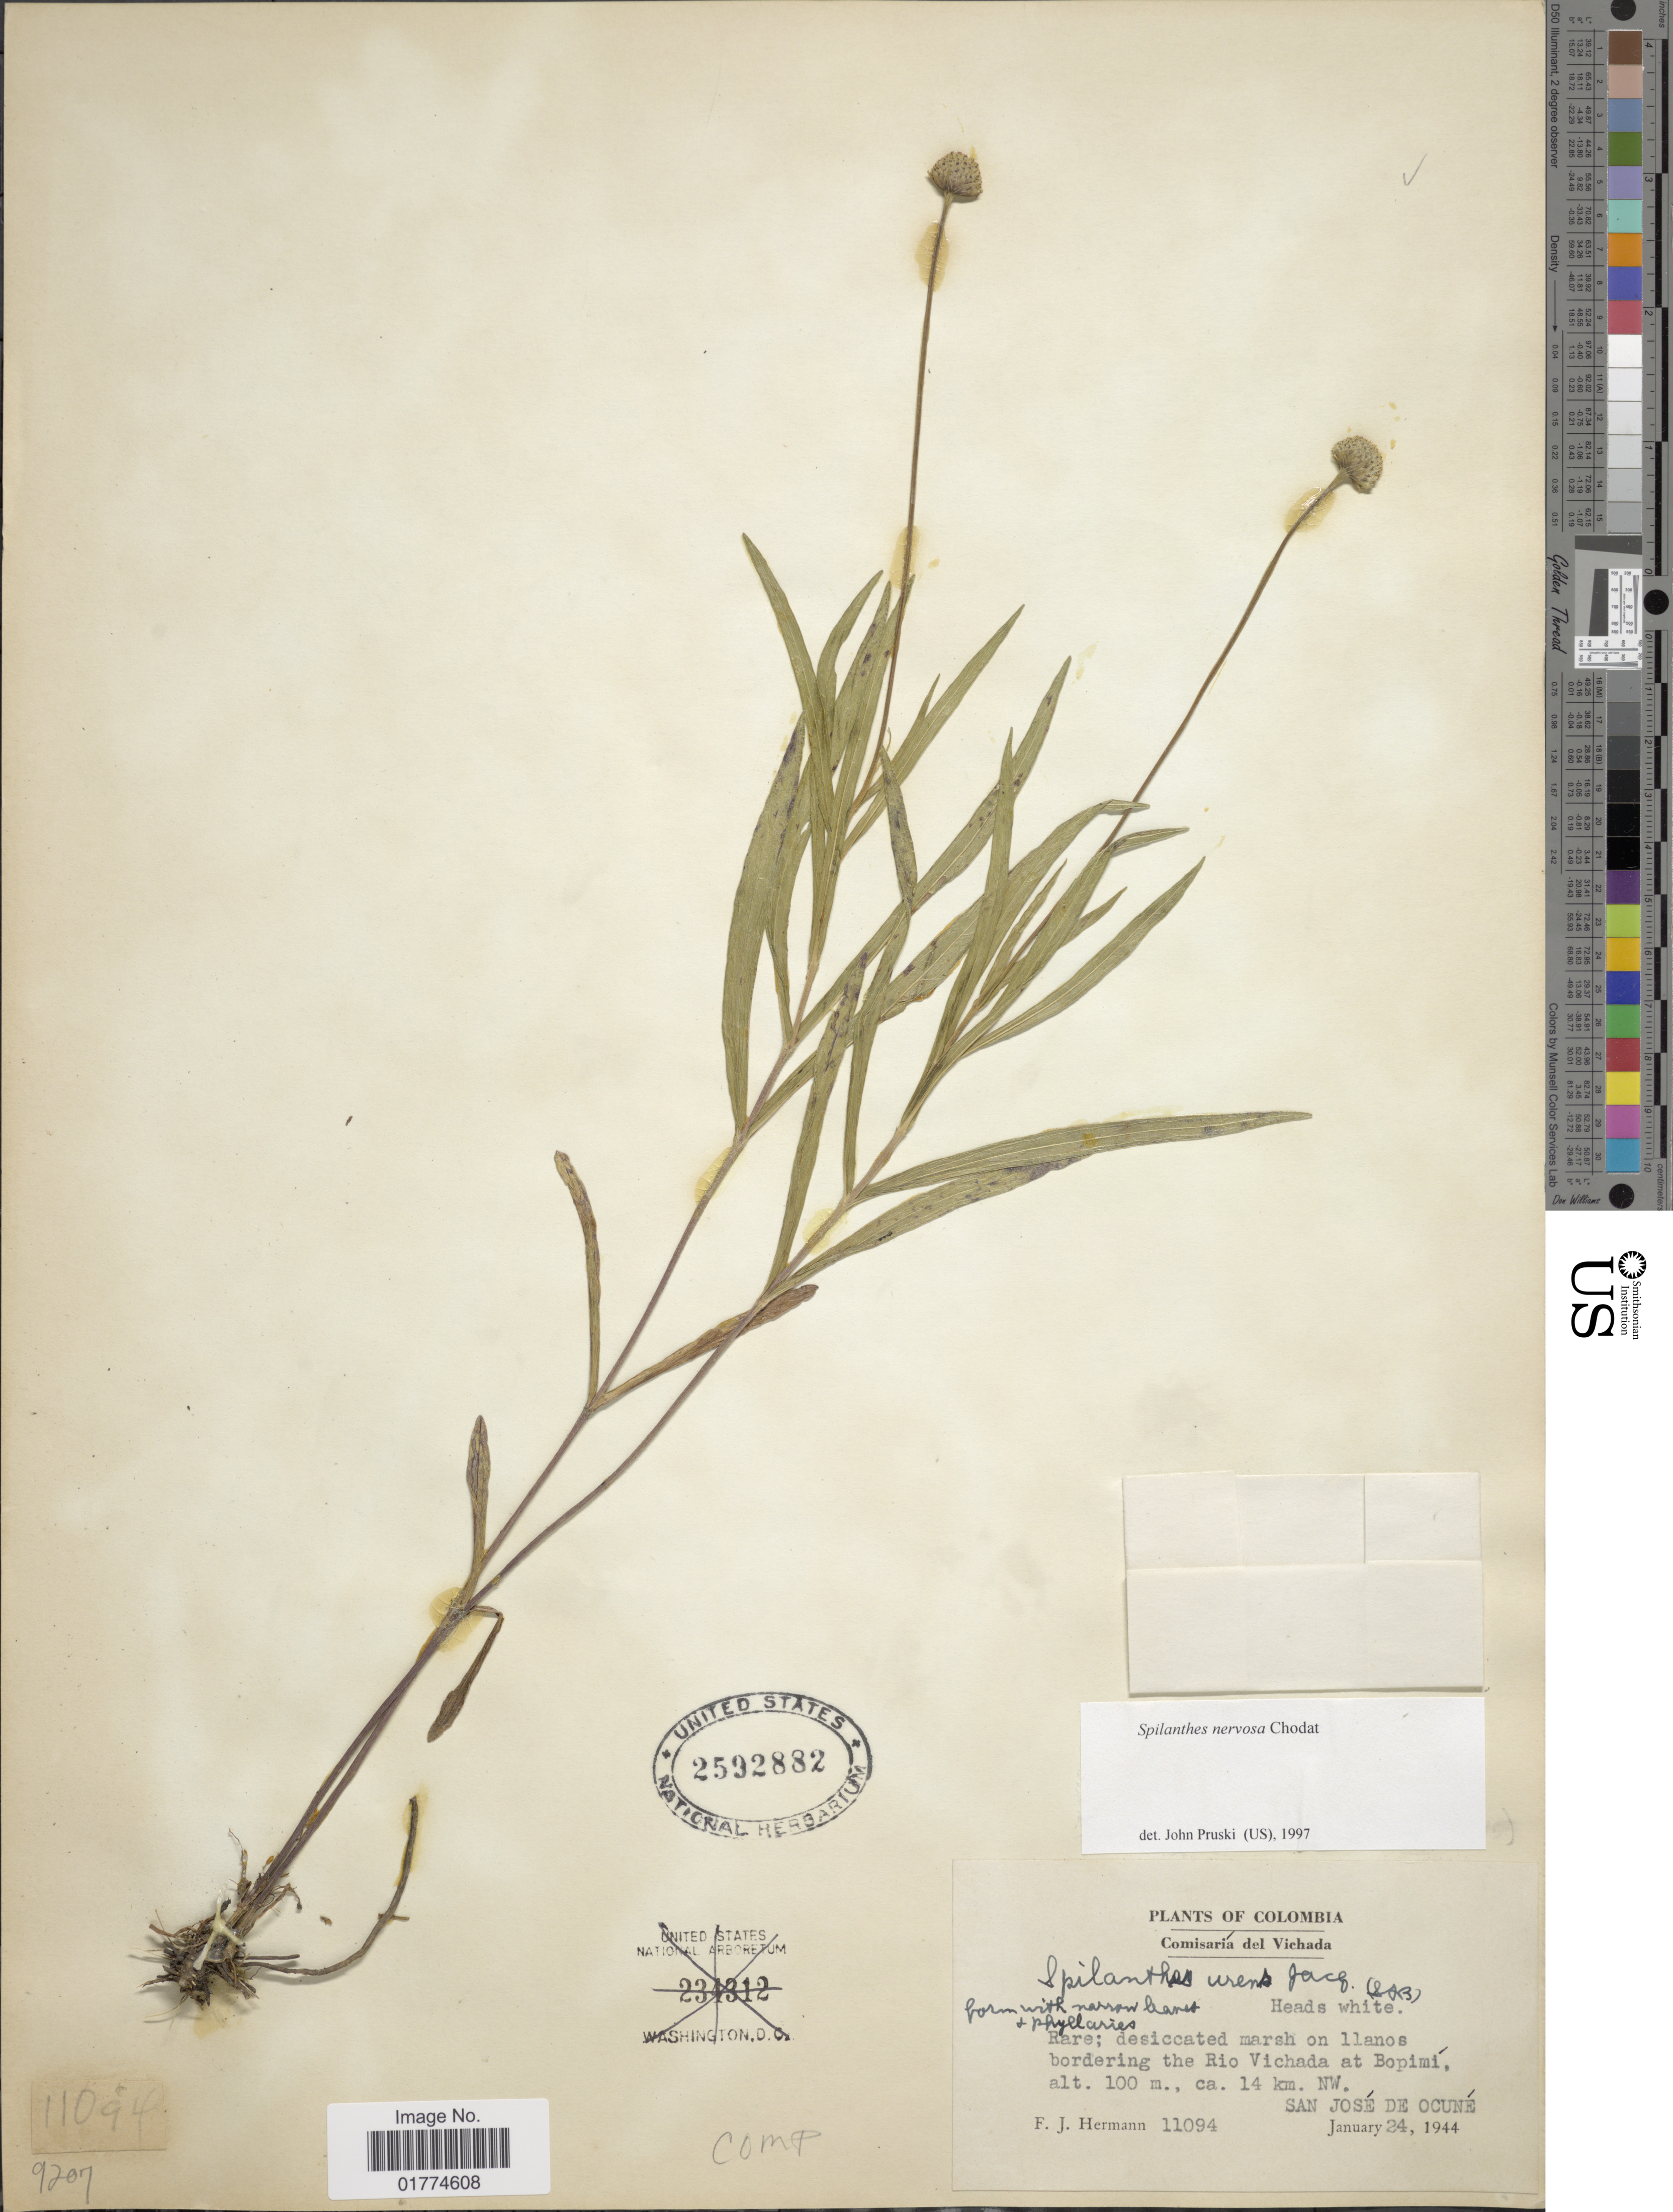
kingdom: Plantae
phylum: Tracheophyta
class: Magnoliopsida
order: Asterales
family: Asteraceae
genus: Spilanthes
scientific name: Spilanthes nervosa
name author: Chodat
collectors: F. J. Hermann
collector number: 11094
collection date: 1944-01-24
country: Colombia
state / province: Vichada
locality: Llanos bordering the Rio Vichada at Bopimí, ca. 14 km. NW., San José de Ocuné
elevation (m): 100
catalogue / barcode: US 2592882